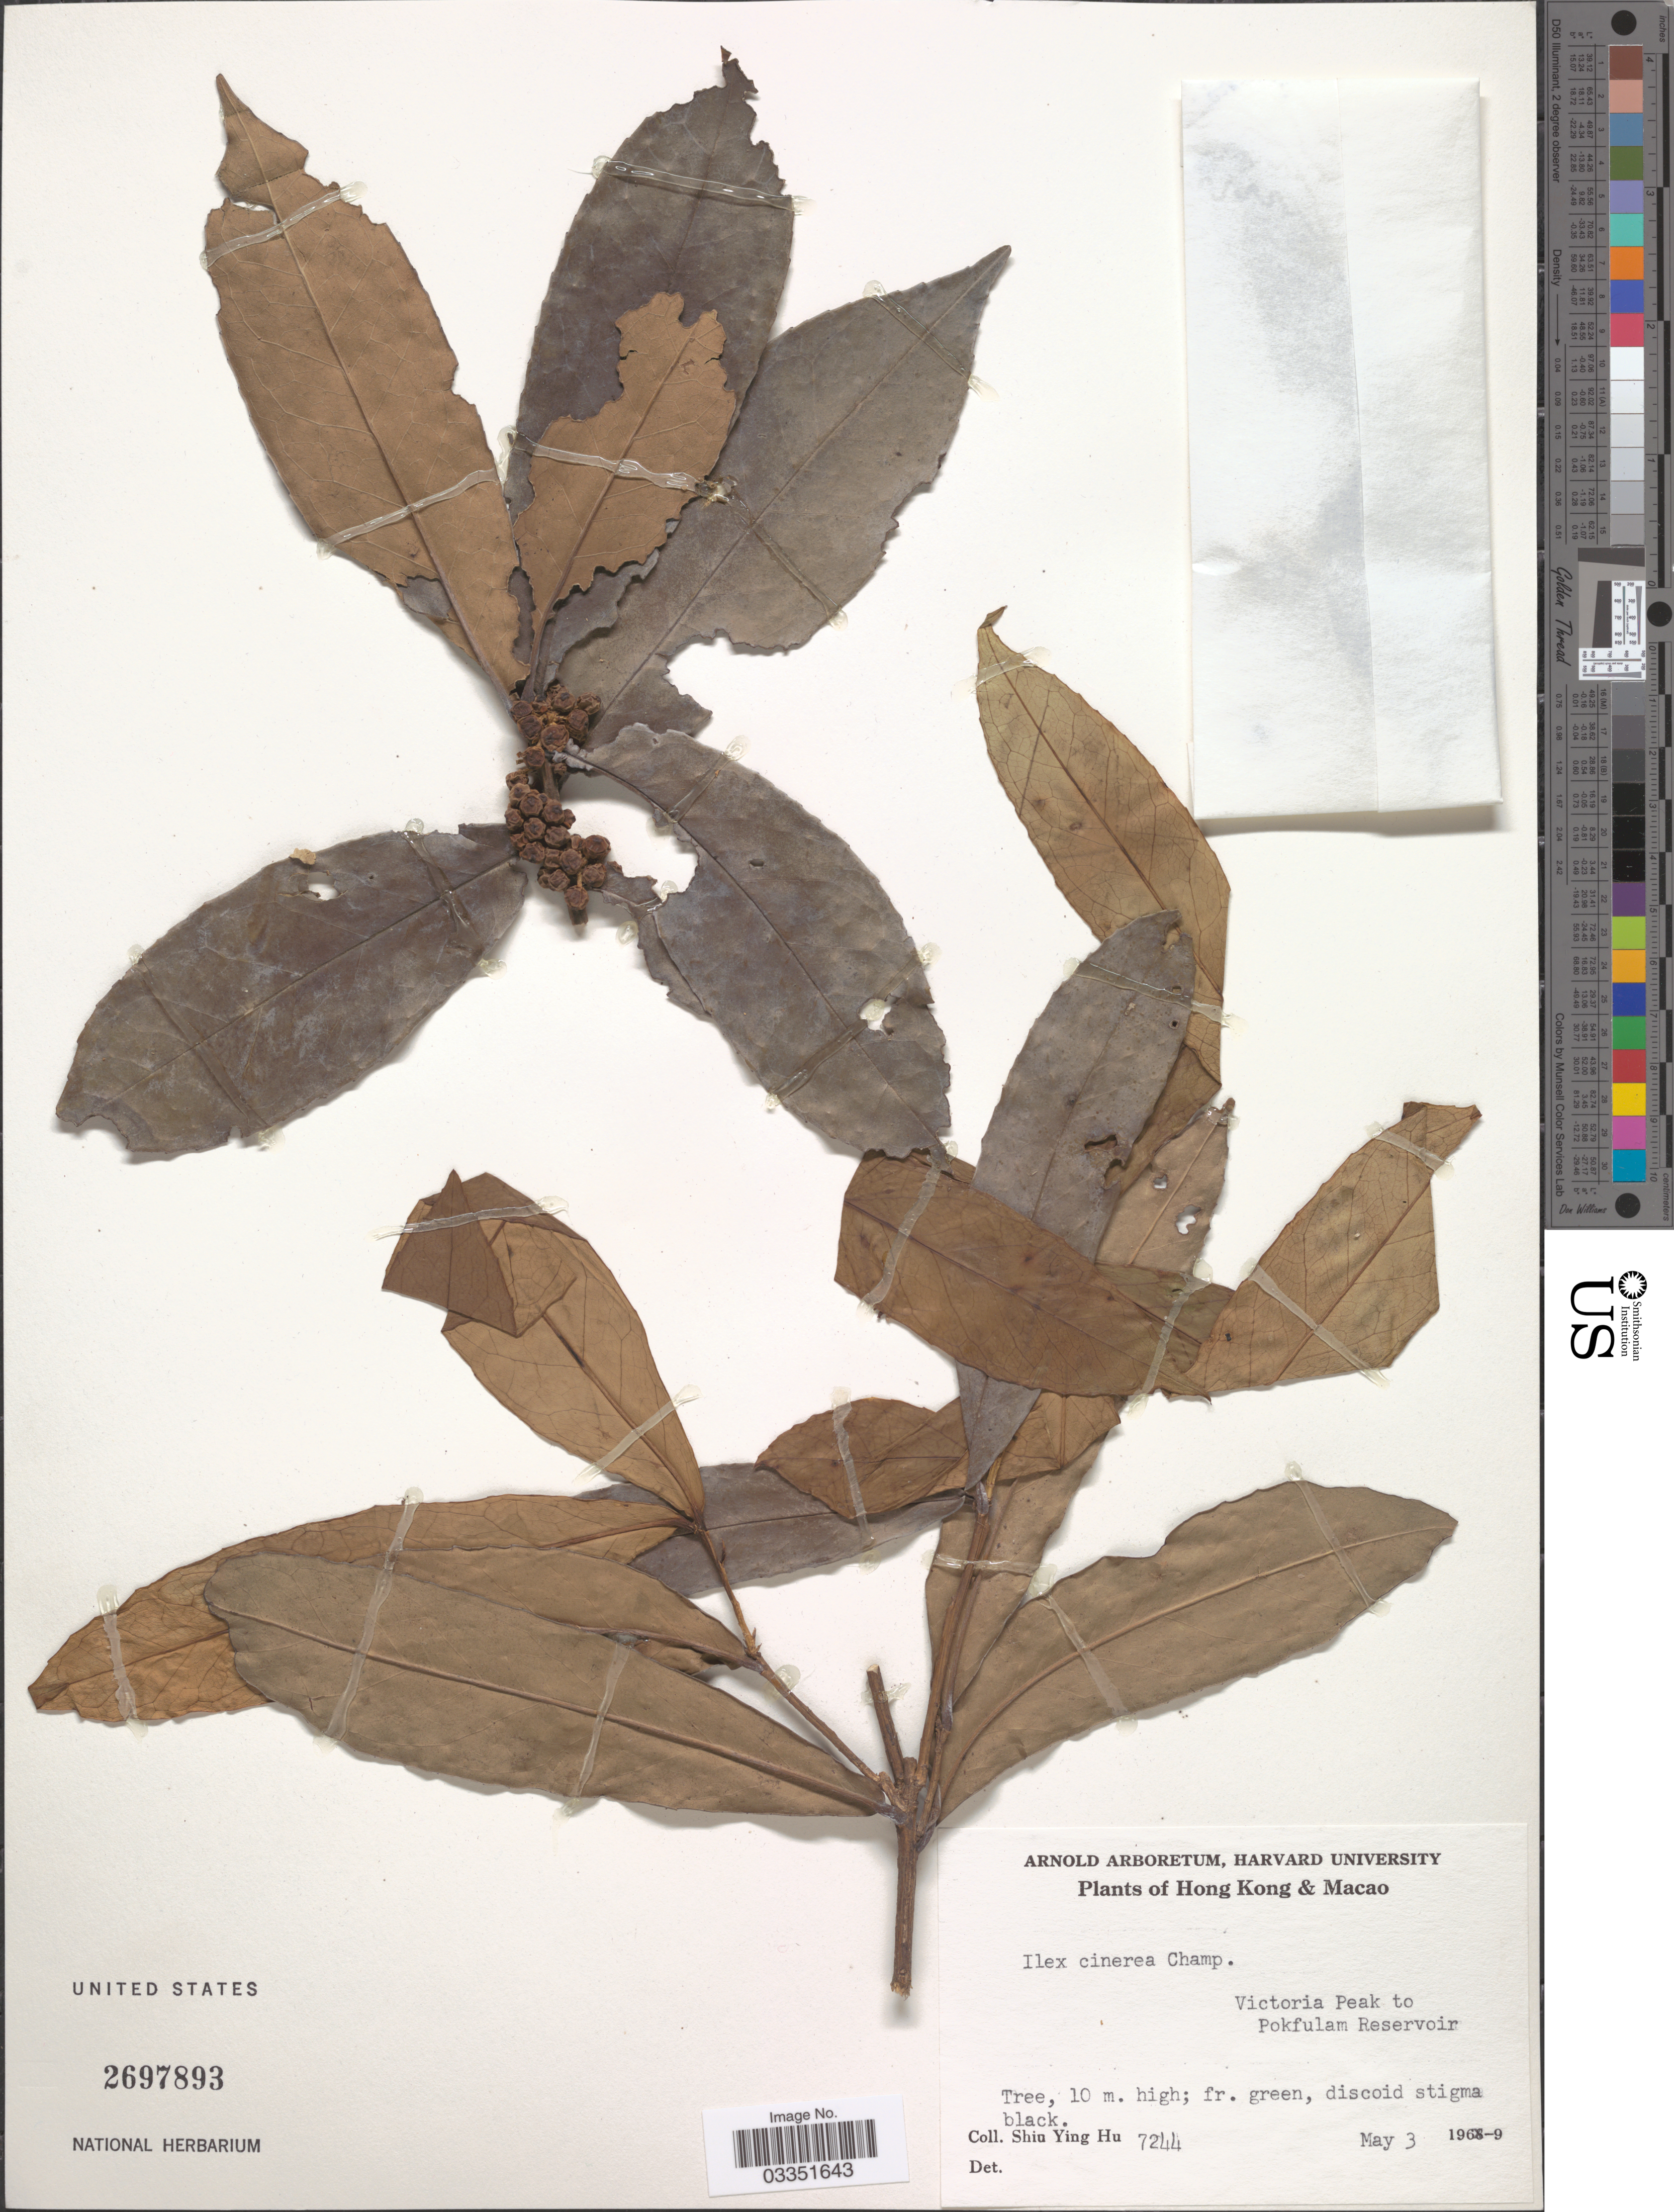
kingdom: Plantae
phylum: Tracheophyta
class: Magnoliopsida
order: Aquifoliales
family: Aquifoliaceae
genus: Ilex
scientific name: Ilex cinerea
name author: Champ. ex Benth.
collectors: S. Y. Hu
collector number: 7244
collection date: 1969-05-03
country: China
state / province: Hong Kong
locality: Hong Kong & Macao. Victoria Peak to Pokfulam Reservoir.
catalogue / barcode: US 2697893